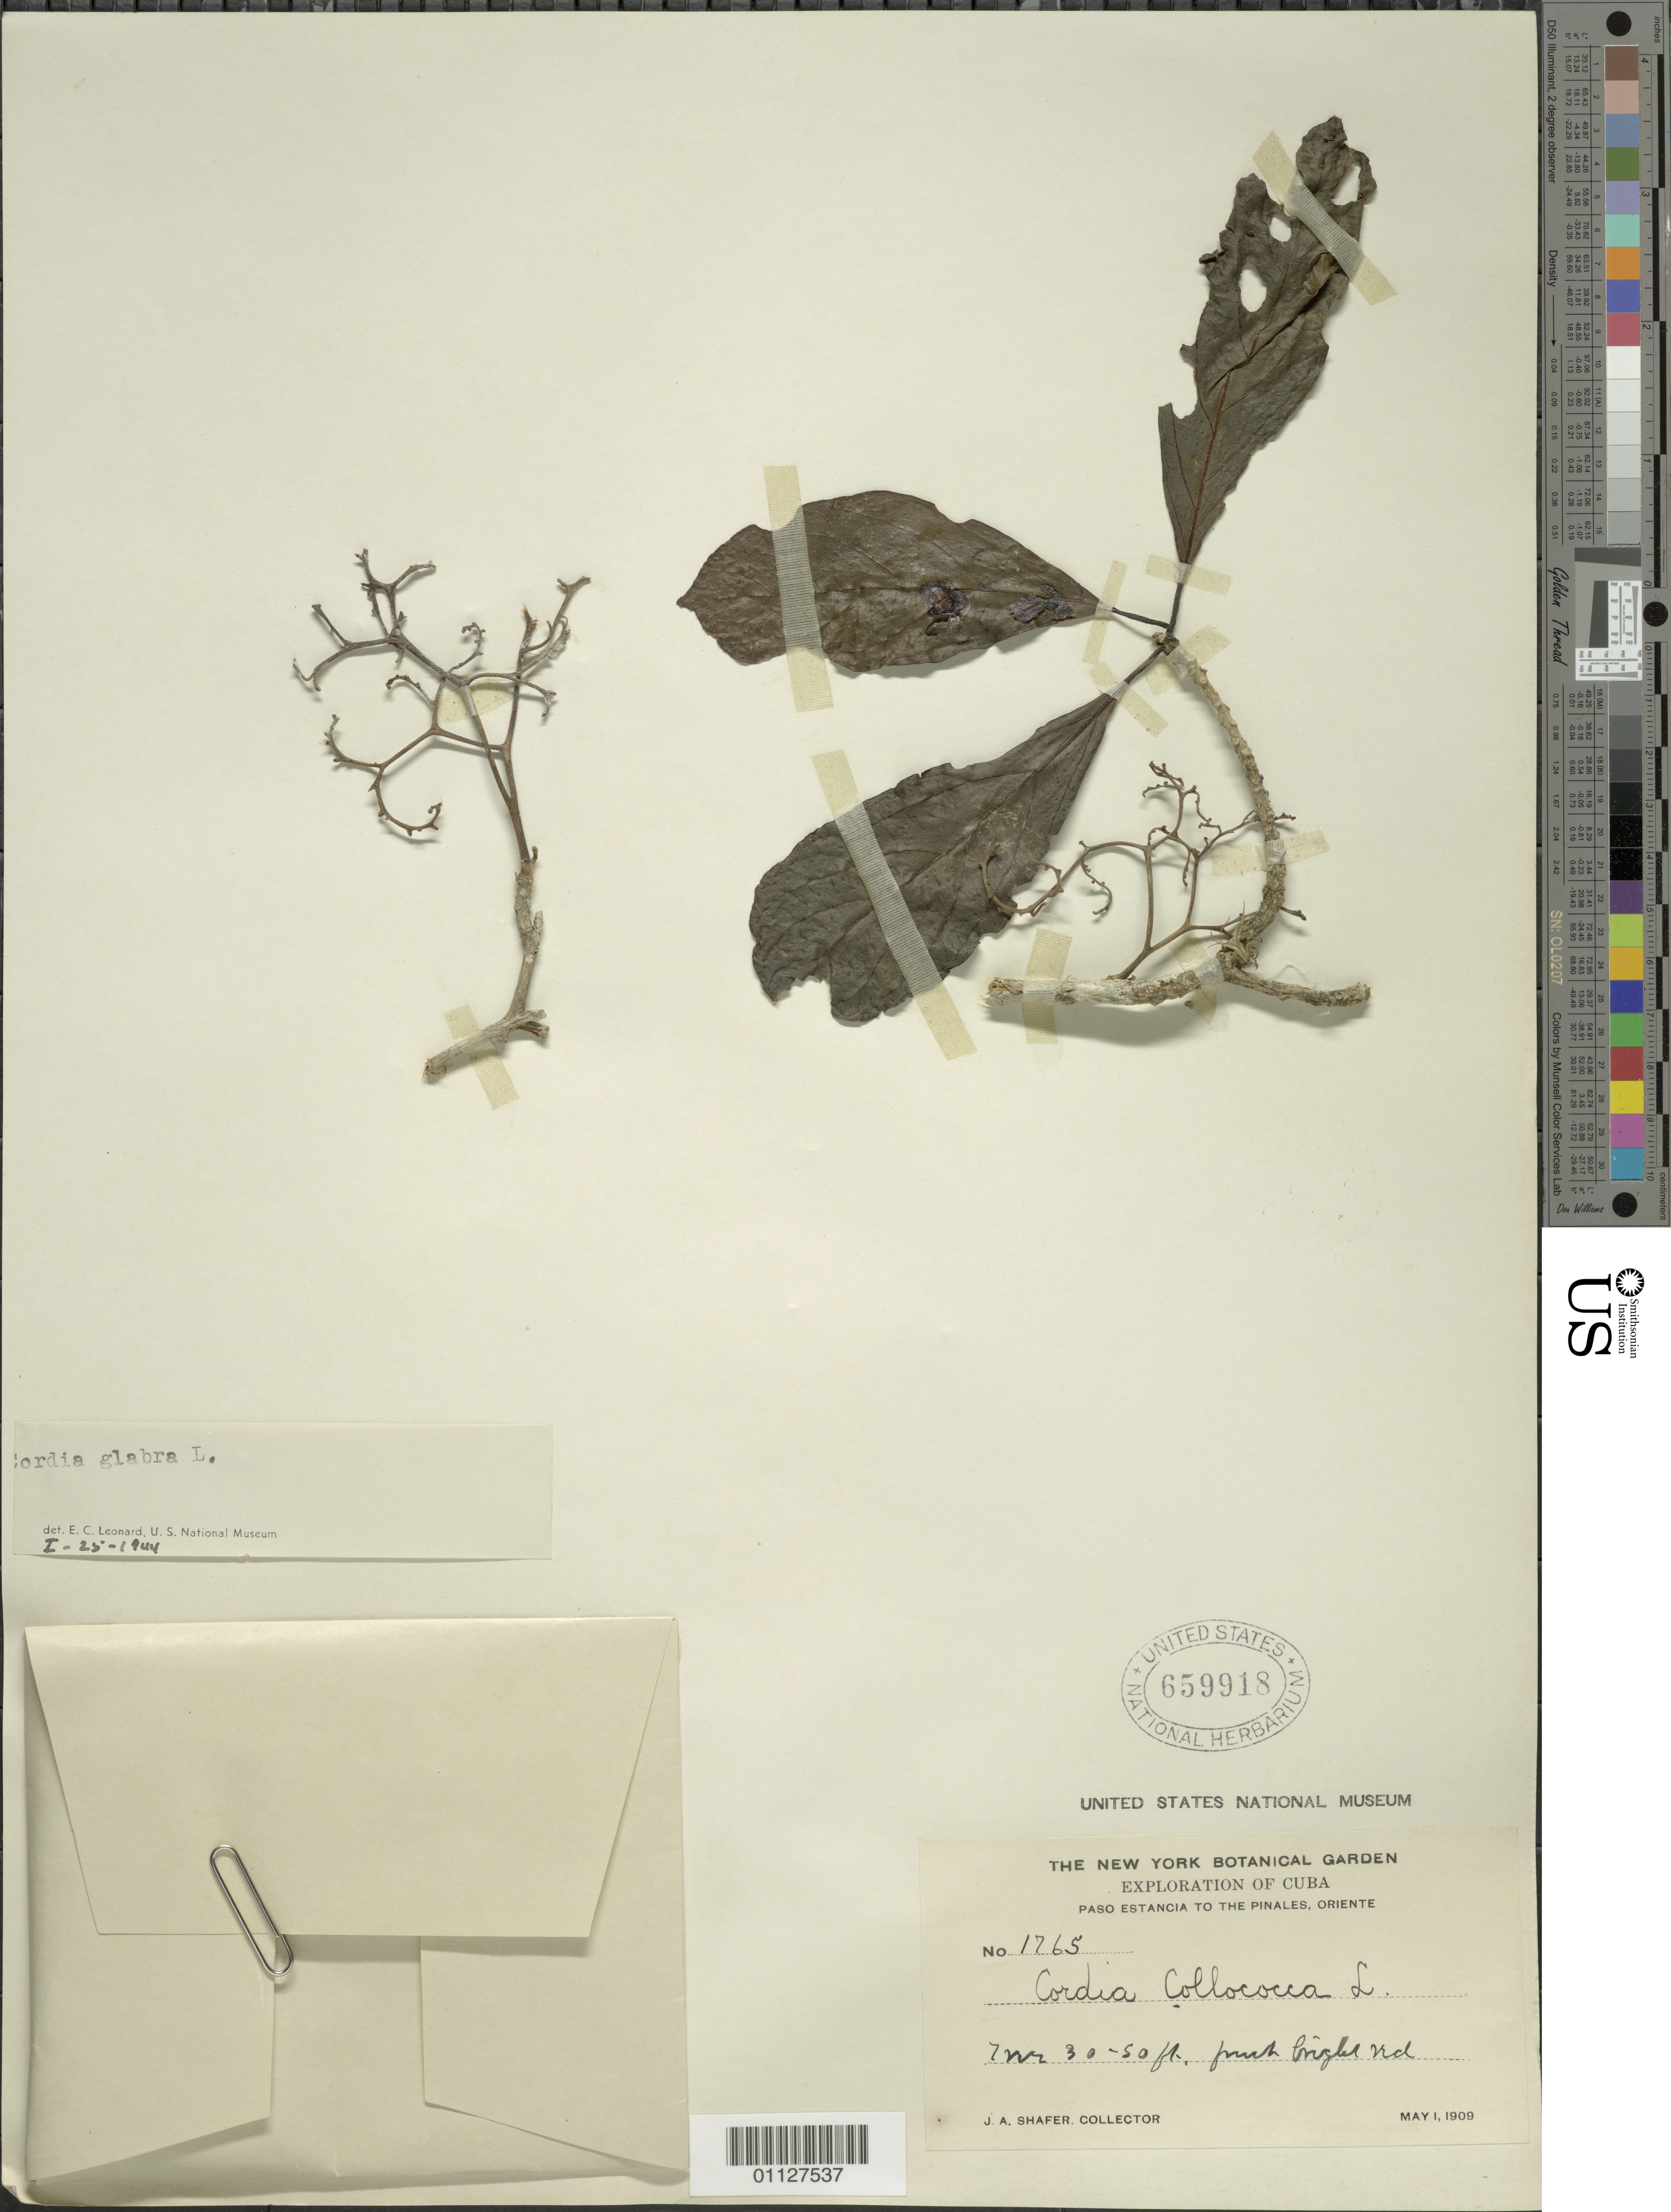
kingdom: Plantae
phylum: Tracheophyta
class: Magnoliopsida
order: Boraginales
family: Cordiaceae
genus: Cordia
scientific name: Cordia collococca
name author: L.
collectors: J. A. Shafer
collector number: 1765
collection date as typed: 01 May 1909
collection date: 1909-05-01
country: Cuba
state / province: Santiago de Cuba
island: Cuba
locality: Paso Estancia to the Pinales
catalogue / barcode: US 659918